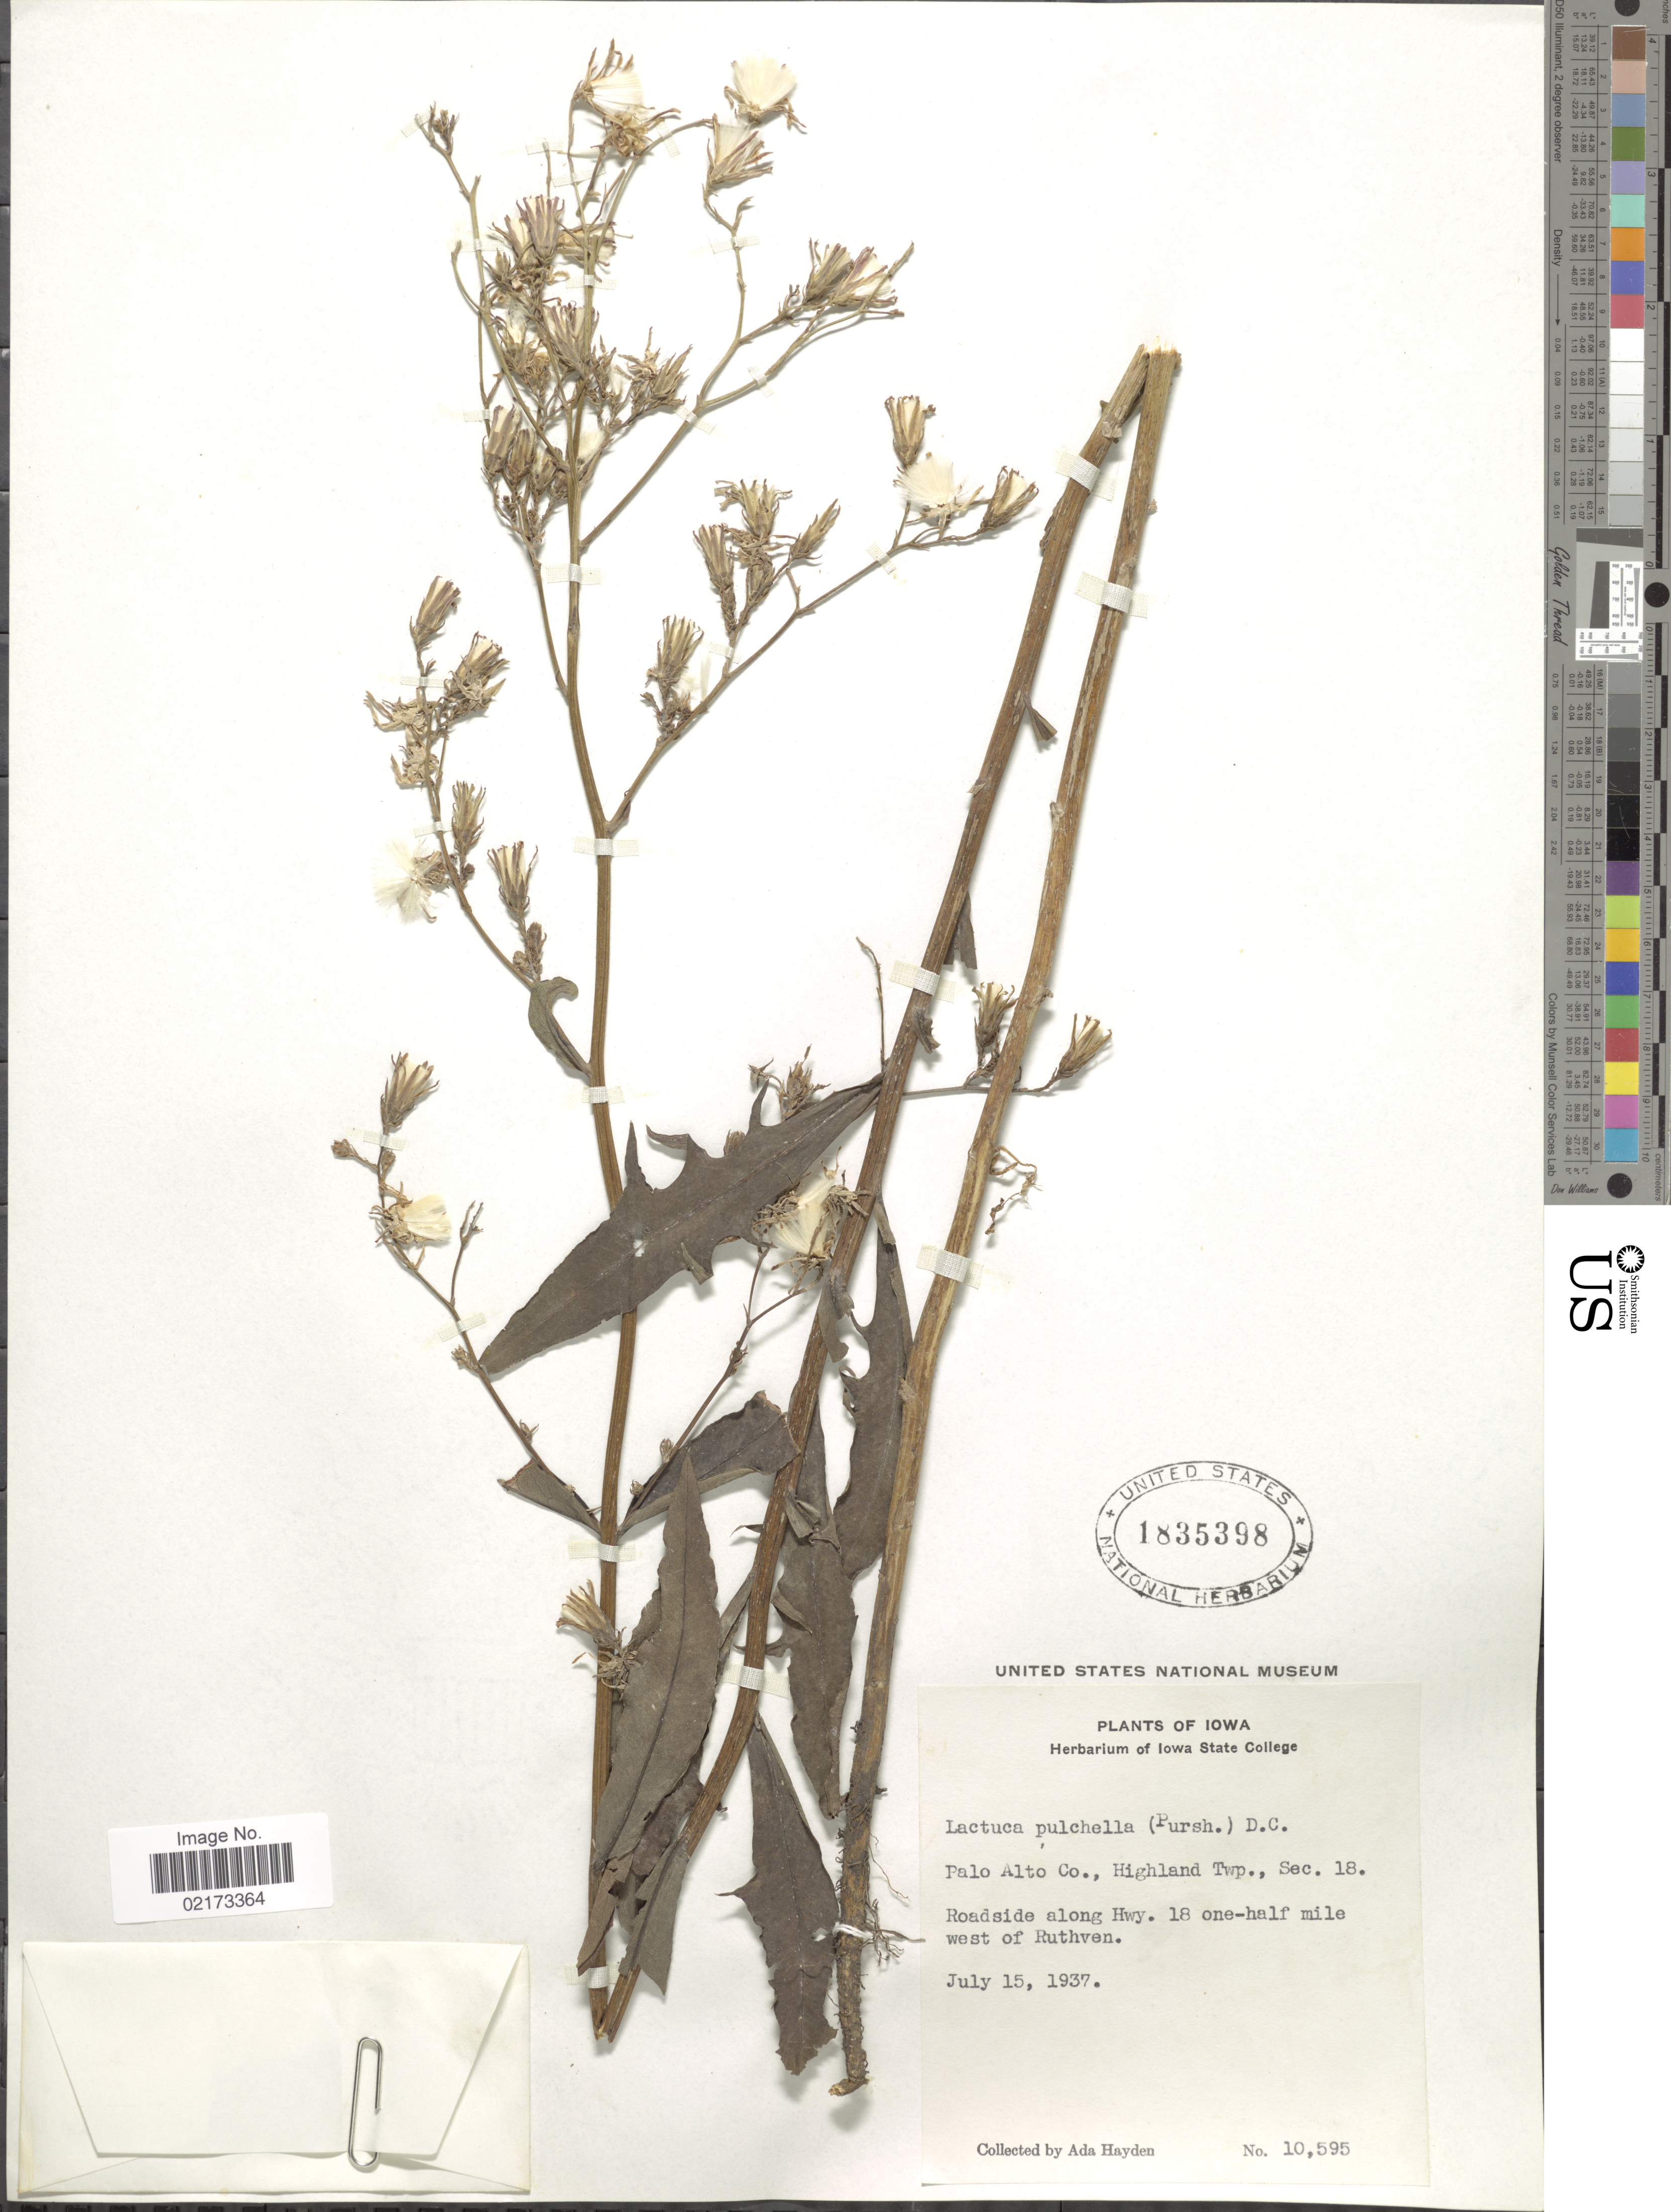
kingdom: Plantae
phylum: Tracheophyta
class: Magnoliopsida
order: Asterales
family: Asteraceae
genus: Lactuca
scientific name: Lactuca tatarica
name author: (L.) C.A. Mey.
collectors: Ada Hayden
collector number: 10595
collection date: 1937-07-15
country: United States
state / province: Iowa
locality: Palo Alto Co., Highland Twp., Sec. 18, roadside along Hwy. 18, one-half mile west of Ruthven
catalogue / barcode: US 1835398